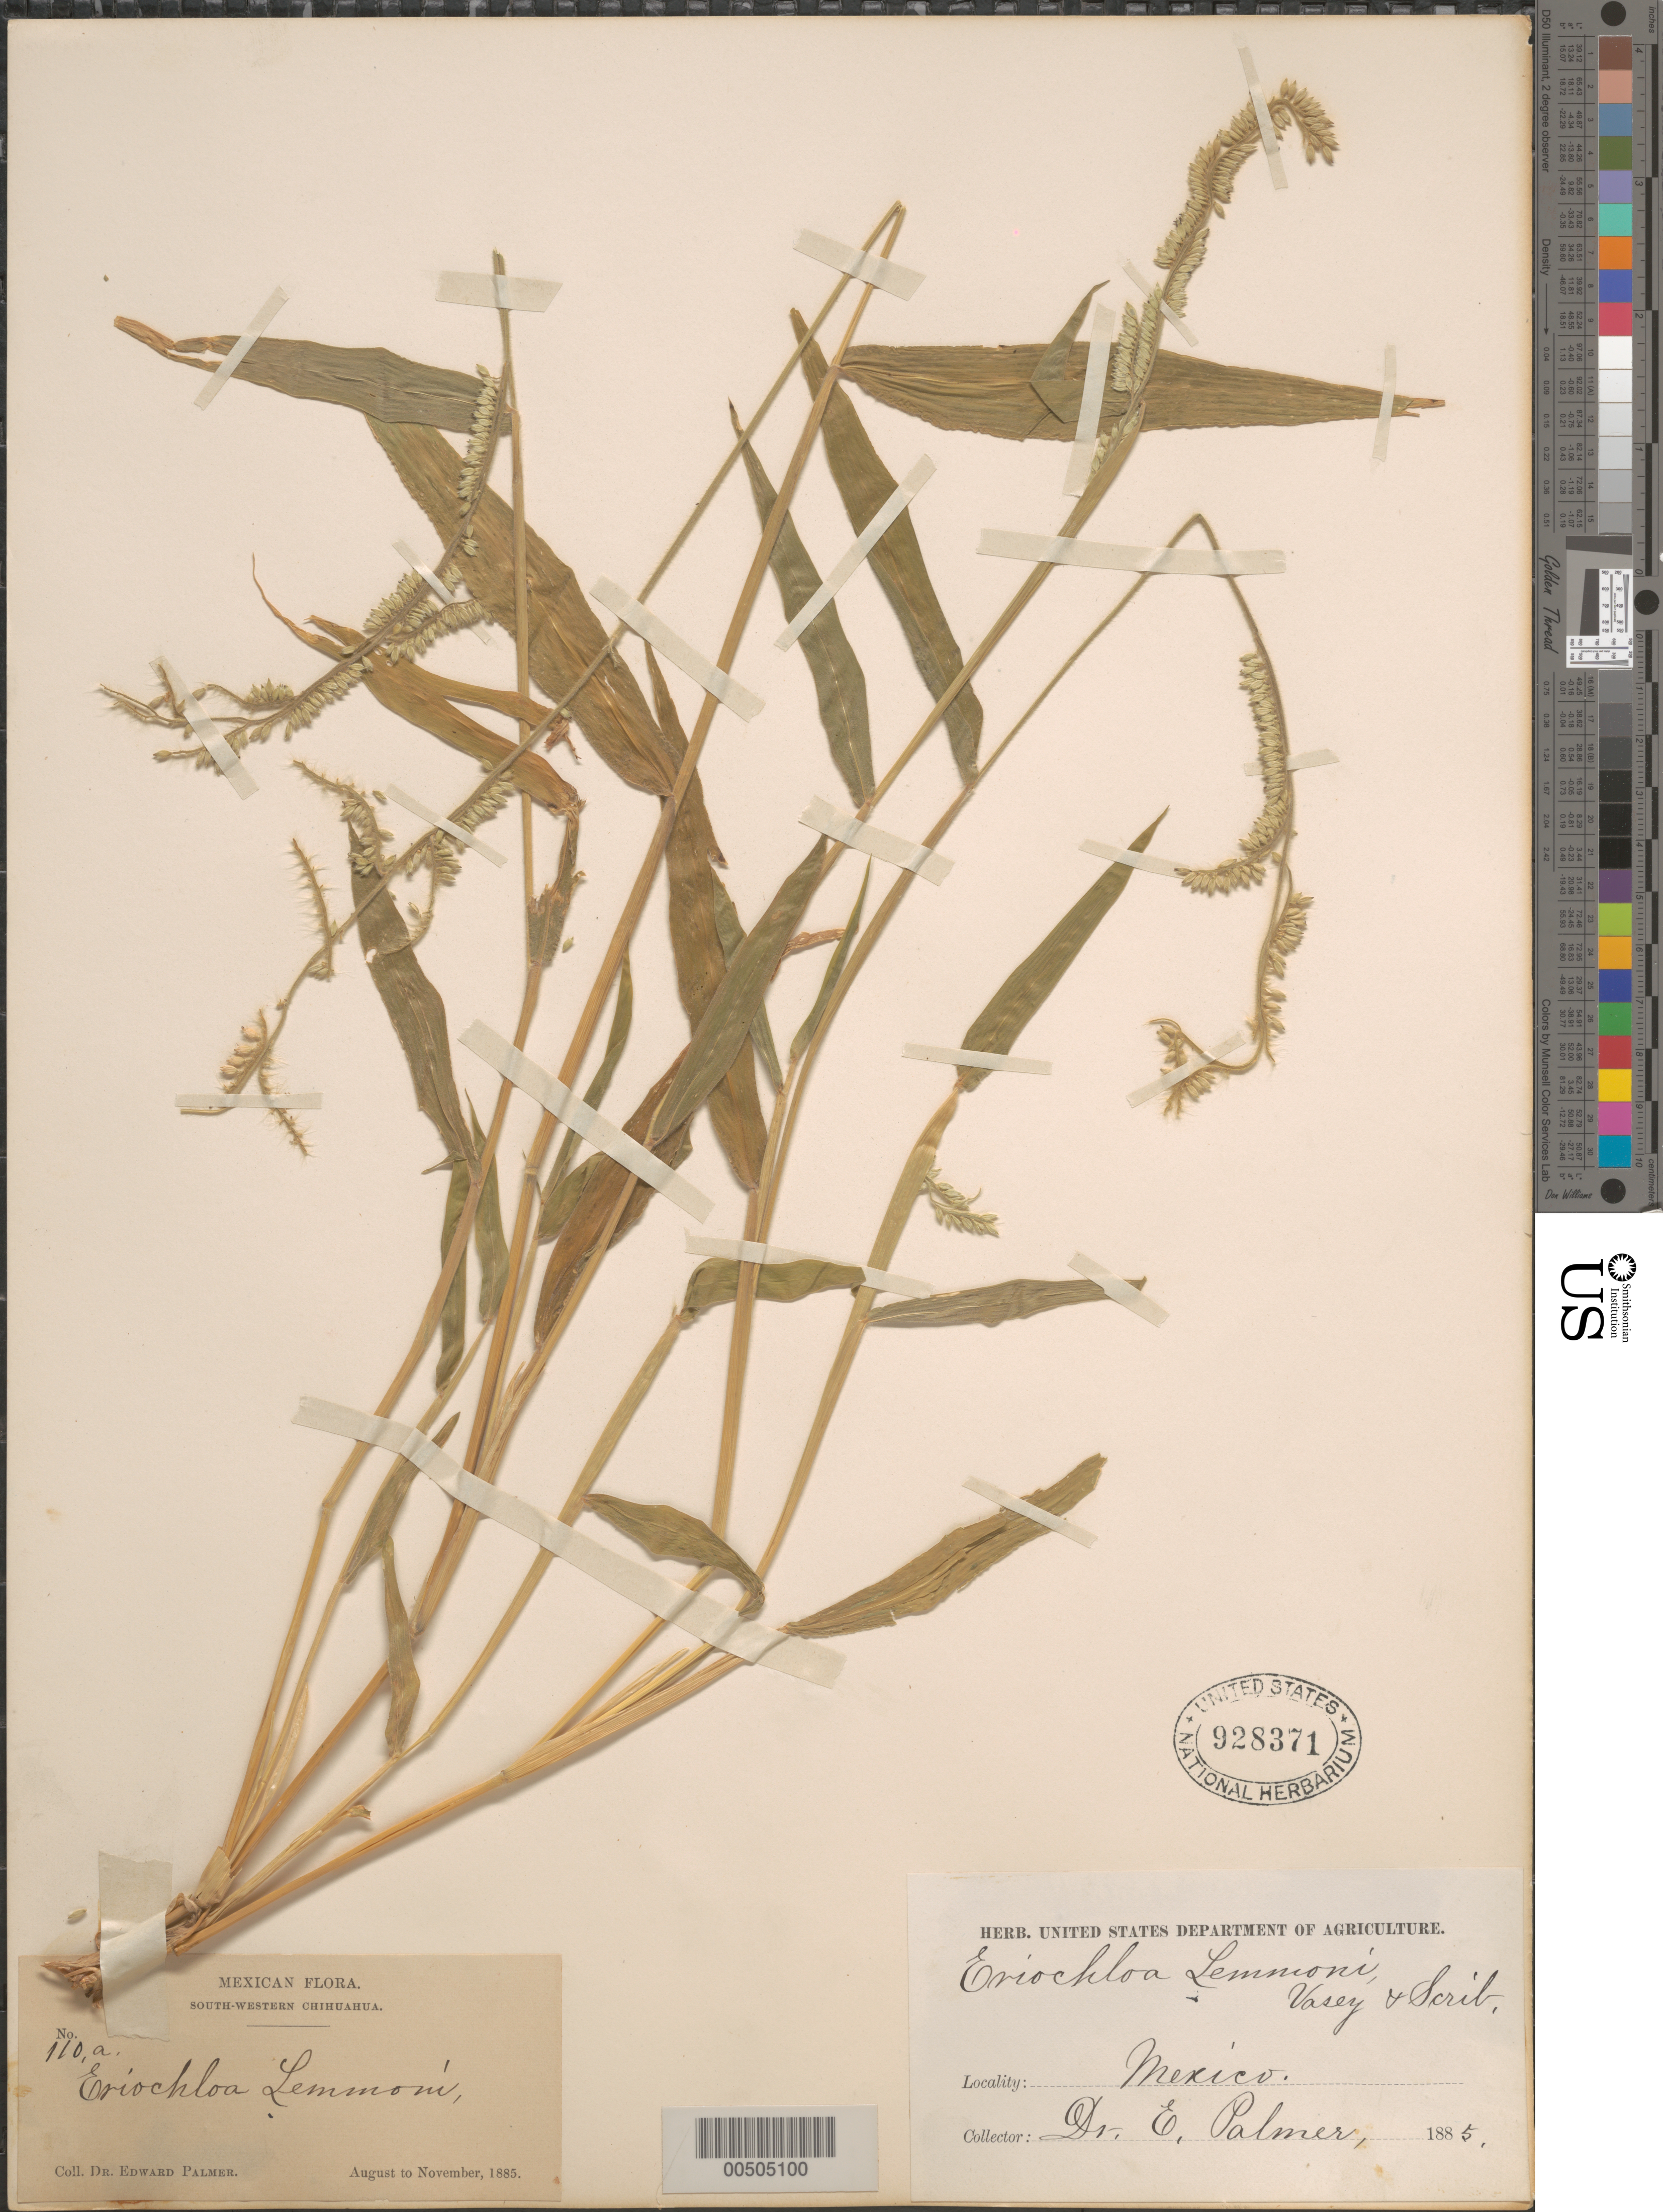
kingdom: Plantae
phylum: Tracheophyta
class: Liliopsida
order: Poales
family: Poaceae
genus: Eriochloa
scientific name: Eriochloa lemmonii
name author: Vasey & Scribn.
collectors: E. Palmer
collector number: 110a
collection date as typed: Aug 1885 to Nov 1885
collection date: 1885-08/1885-11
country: Mexico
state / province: Chihuahua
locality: South-western Chihuahua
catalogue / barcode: US 928371